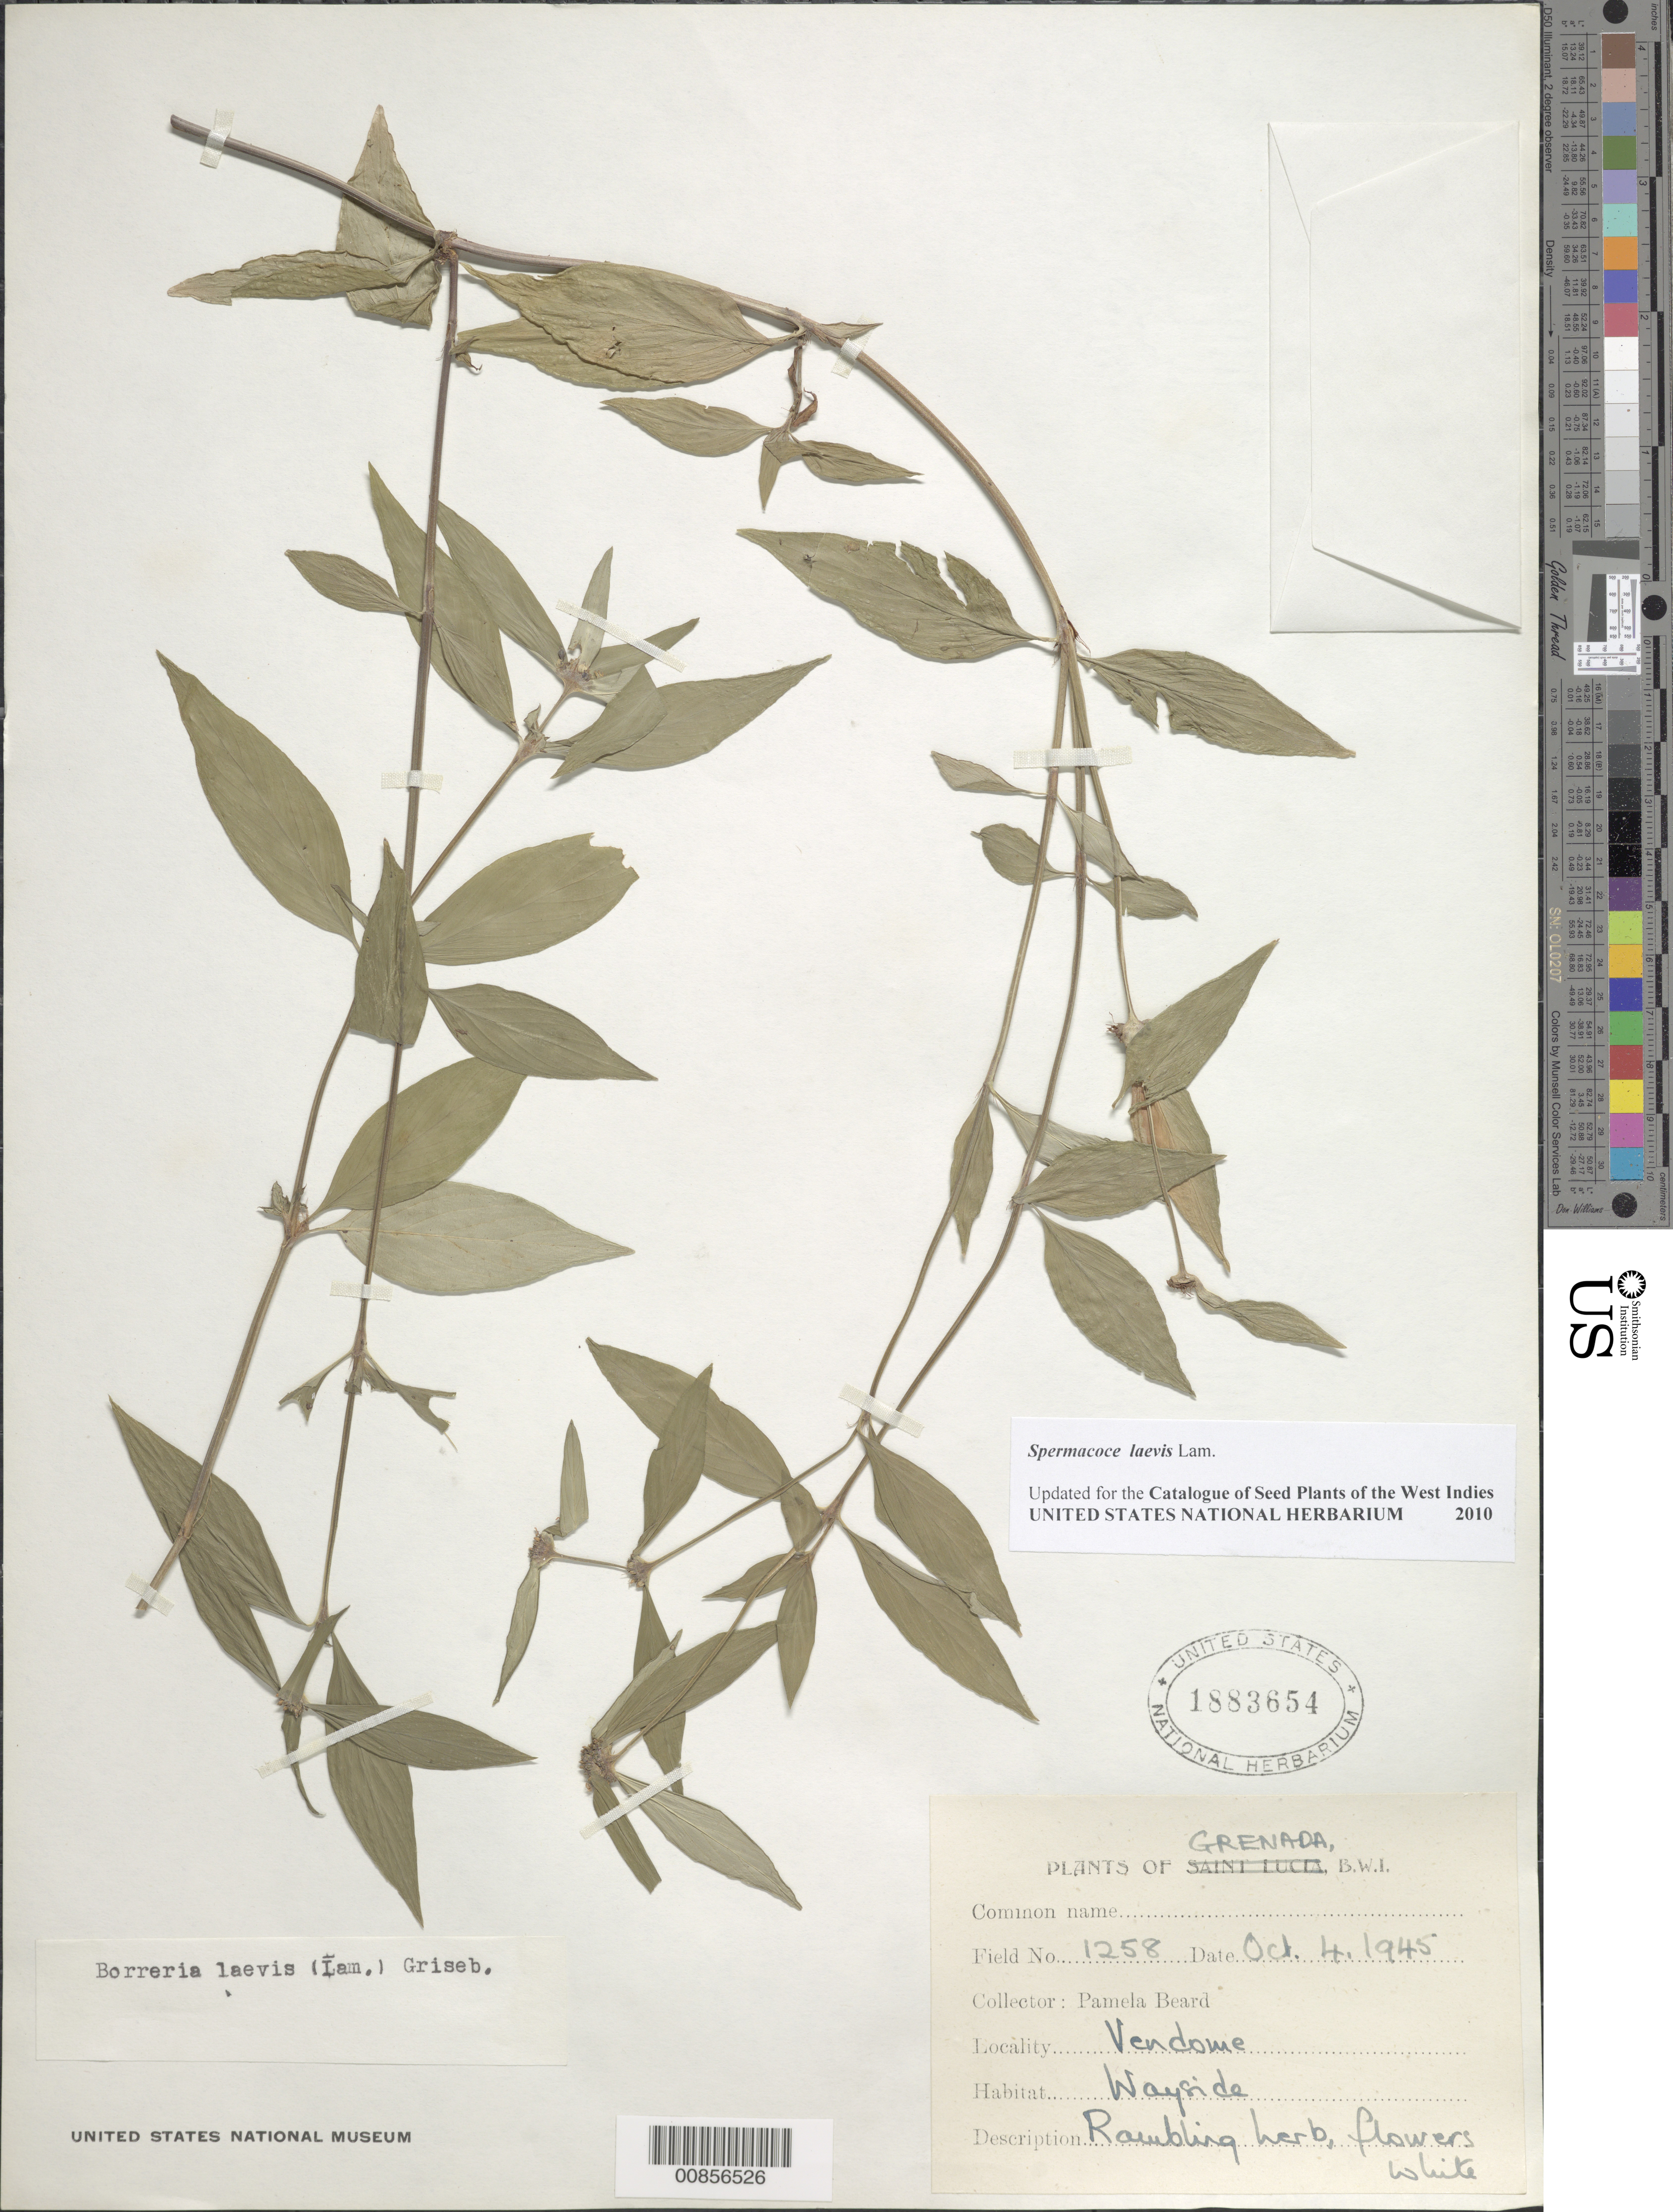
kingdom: Plantae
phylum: Tracheophyta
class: Magnoliopsida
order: Gentianales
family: Rubiaceae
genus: Spermacoce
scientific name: Spermacoce laevis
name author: Lam.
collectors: P. Beard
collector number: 1258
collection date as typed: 04 Oct 1945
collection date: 1945-10-04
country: Grenada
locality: Vendome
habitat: Wayside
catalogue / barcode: US 1883654